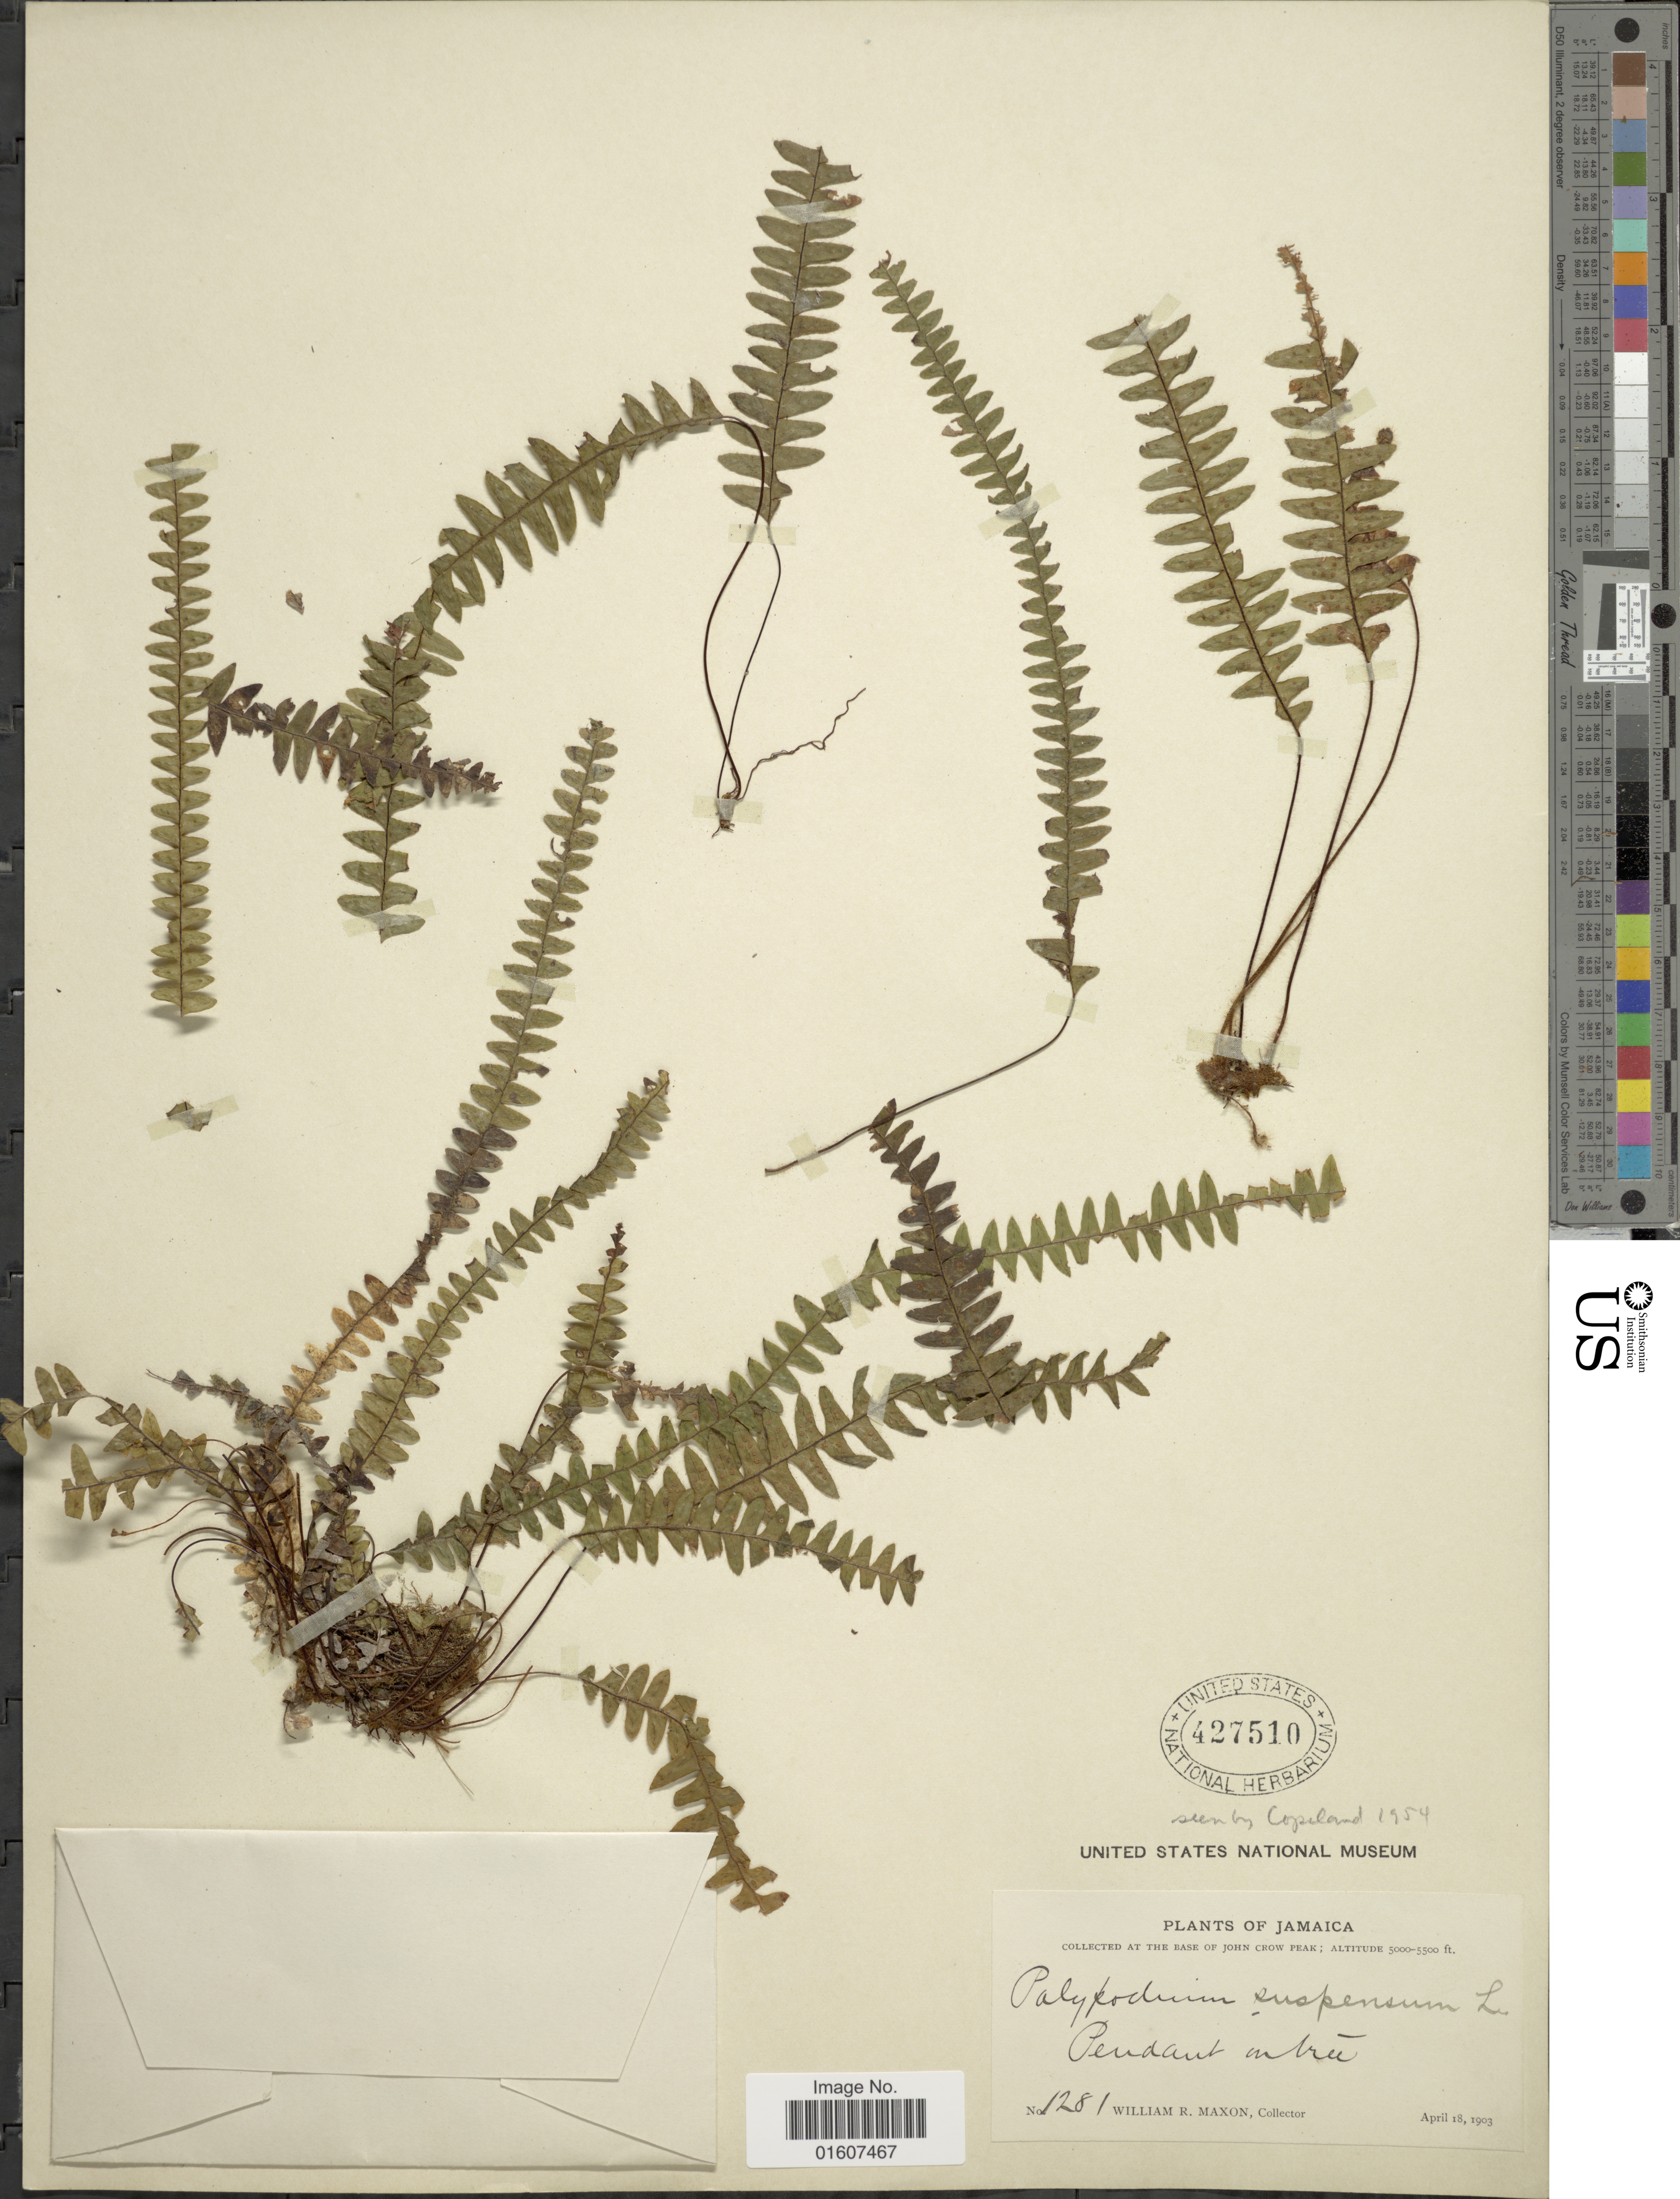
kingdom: Plantae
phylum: Tracheophyta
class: Polypodiopsida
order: Polypodiales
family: Polypodiaceae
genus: Terpsichore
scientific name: Terpsichore asplenifolia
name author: (L.) A.R. Sm.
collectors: W. R. Maxon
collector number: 1281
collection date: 1903-04-18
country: Jamaica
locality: At the base of John Crow Peak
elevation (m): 1524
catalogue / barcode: US 427510